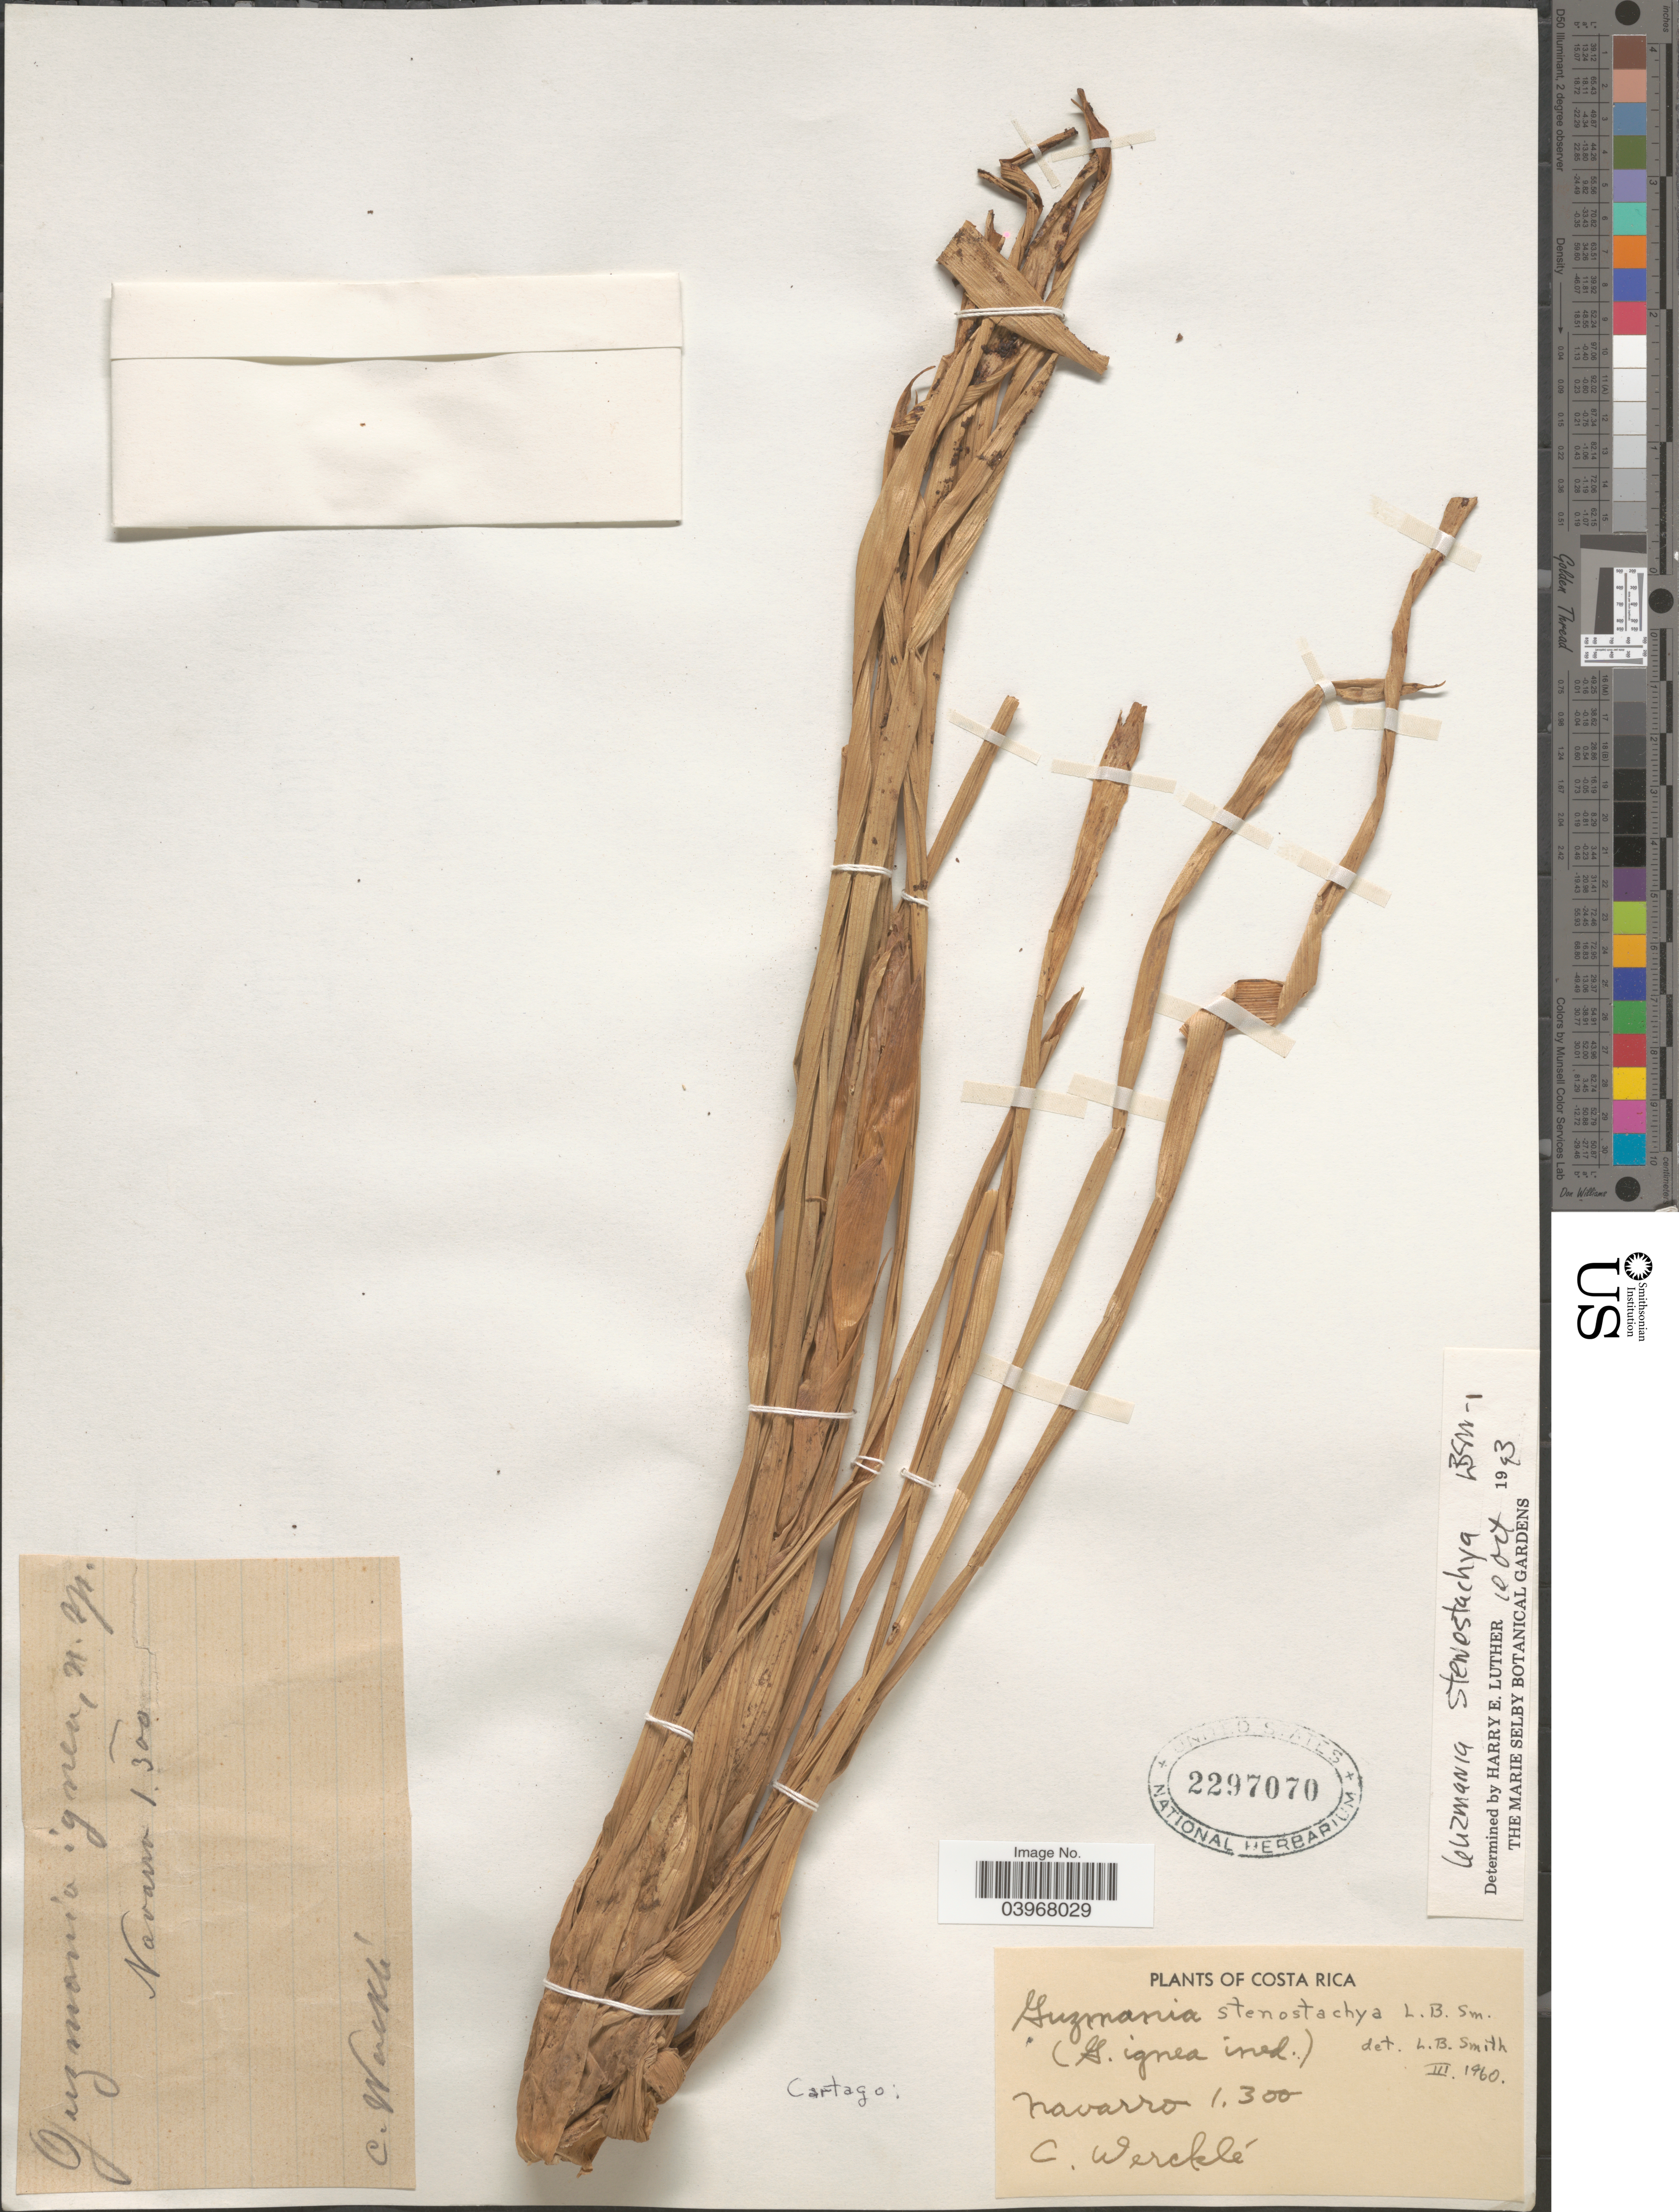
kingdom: Plantae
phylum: Tracheophyta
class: Liliopsida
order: Poales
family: Bromeliaceae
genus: Guzmania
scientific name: Guzmania stenostachya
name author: L.B. Sm.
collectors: C. Wercklé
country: Costa Rica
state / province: Cartago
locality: Navarro.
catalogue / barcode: US 2297070